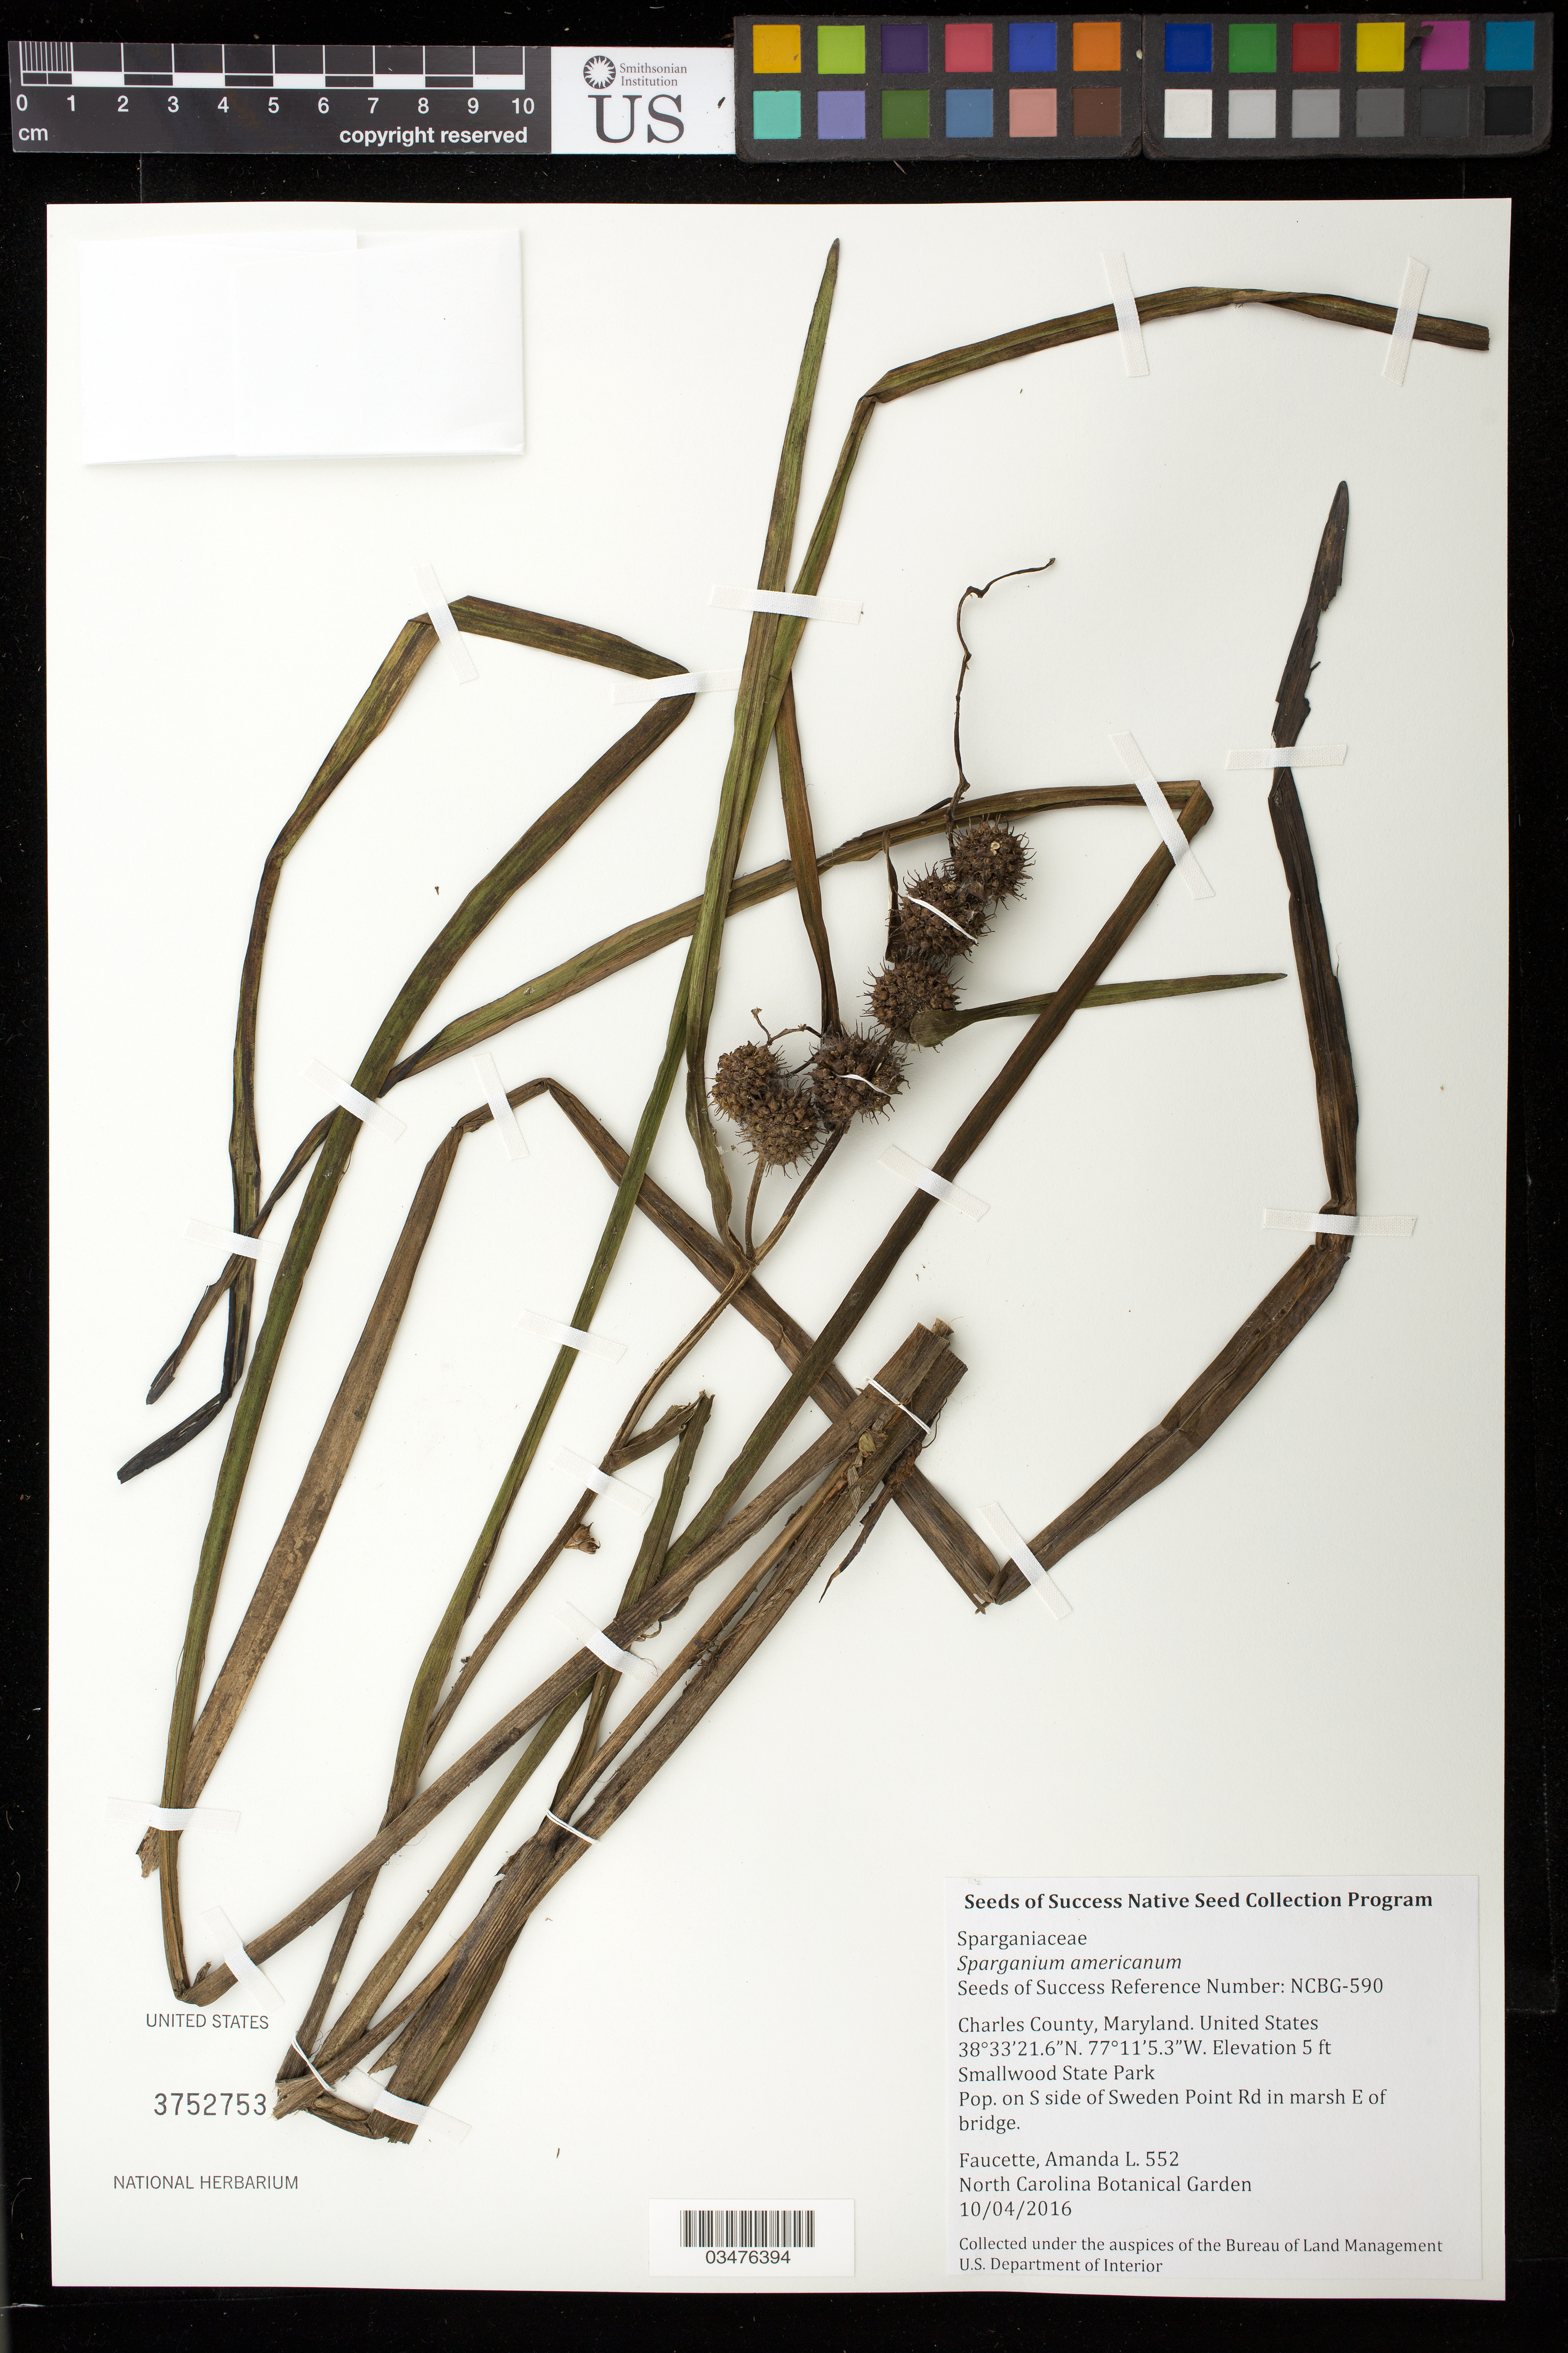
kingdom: Plantae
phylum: Tracheophyta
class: Liliopsida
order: Poales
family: Typhaceae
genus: Sparganium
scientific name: Sparganium americanum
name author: Nutt.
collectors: A. Faucette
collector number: NCBG-590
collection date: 2016-10-04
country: United States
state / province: Maryland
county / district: Charles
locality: Smallwood State Park, Sweden Point Rd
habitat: Alder-Black Willow Tidal Shrubland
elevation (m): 2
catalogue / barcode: US 3752753